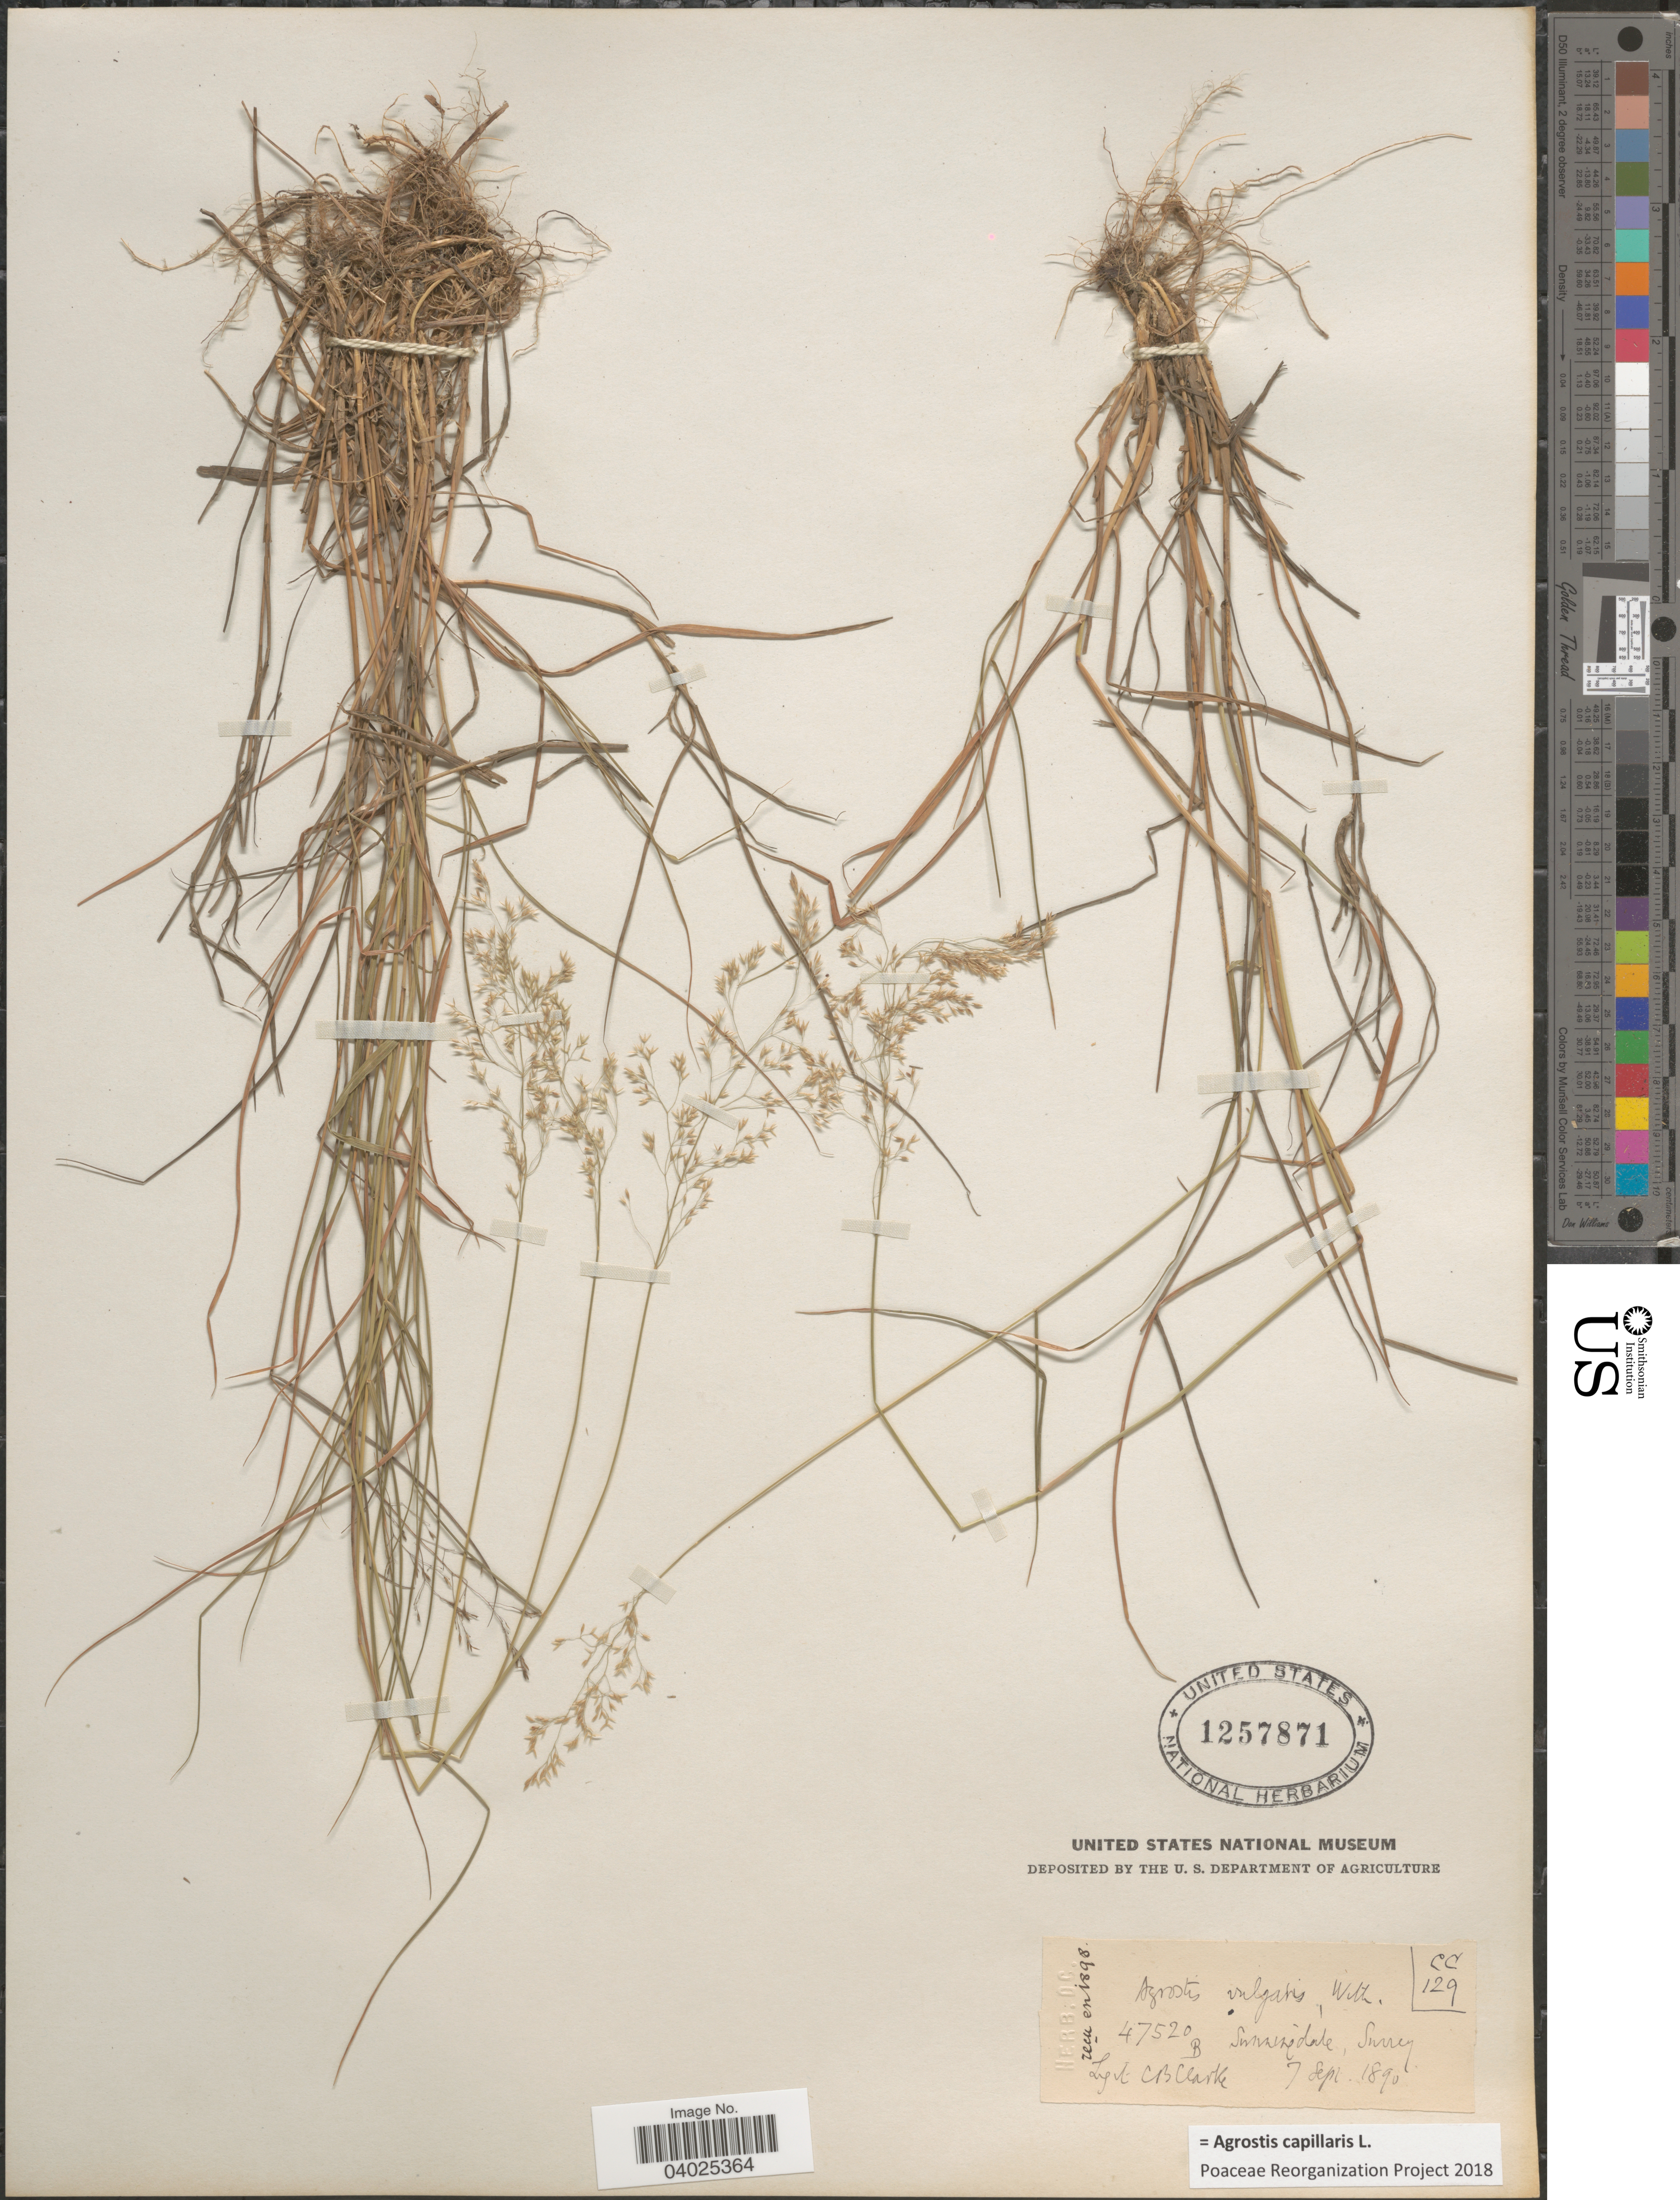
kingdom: Plantae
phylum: Tracheophyta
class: Liliopsida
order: Poales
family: Poaceae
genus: Agrostis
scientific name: Agrostis capillaris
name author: L.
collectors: C. B. Clarke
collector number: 47520B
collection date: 1890-09-07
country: United Kingdom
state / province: England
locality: Sunningdale, Surrey.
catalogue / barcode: US 1257871